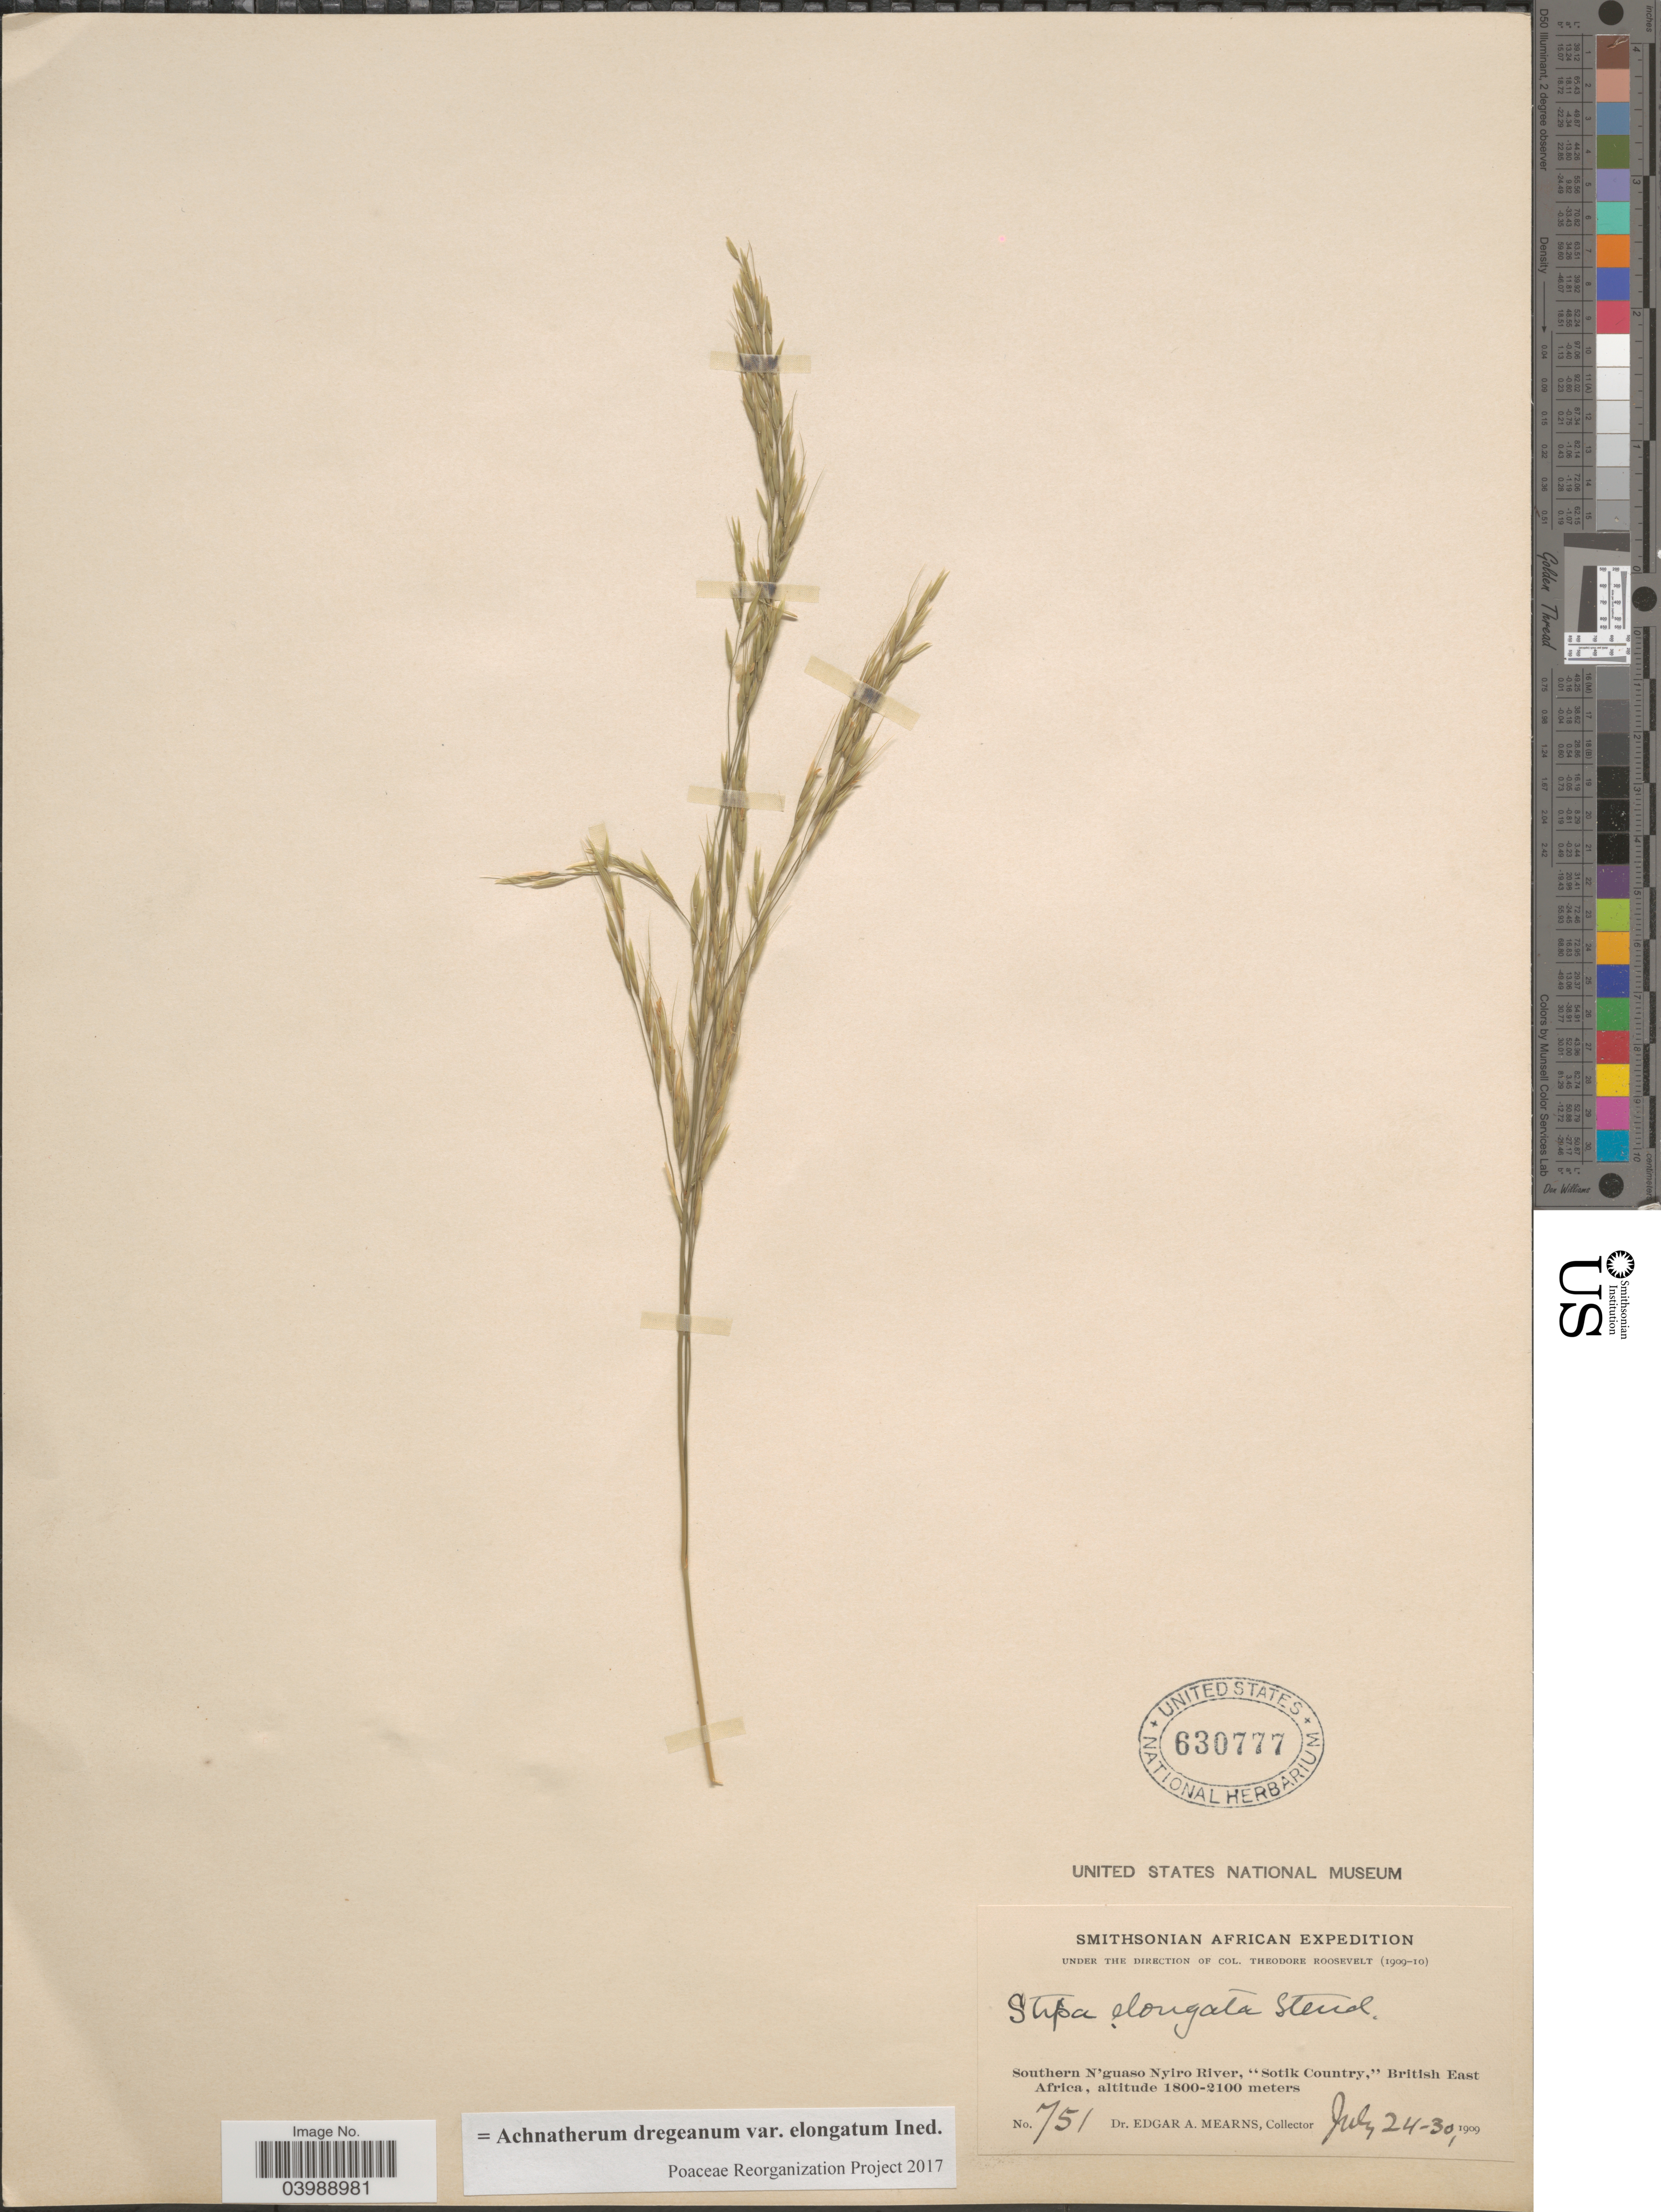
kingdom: Plantae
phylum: Tracheophyta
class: Liliopsida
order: Poales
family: Poaceae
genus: Achnatherum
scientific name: Achnatherum dregeanum var. elongatum ined.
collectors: E. A. Mearns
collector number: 751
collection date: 1909-07-24/1909-07-30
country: Kenya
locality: Southern N'guaso Nyiro River, "Sotik Country," British East Africa.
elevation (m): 1800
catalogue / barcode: US 630777